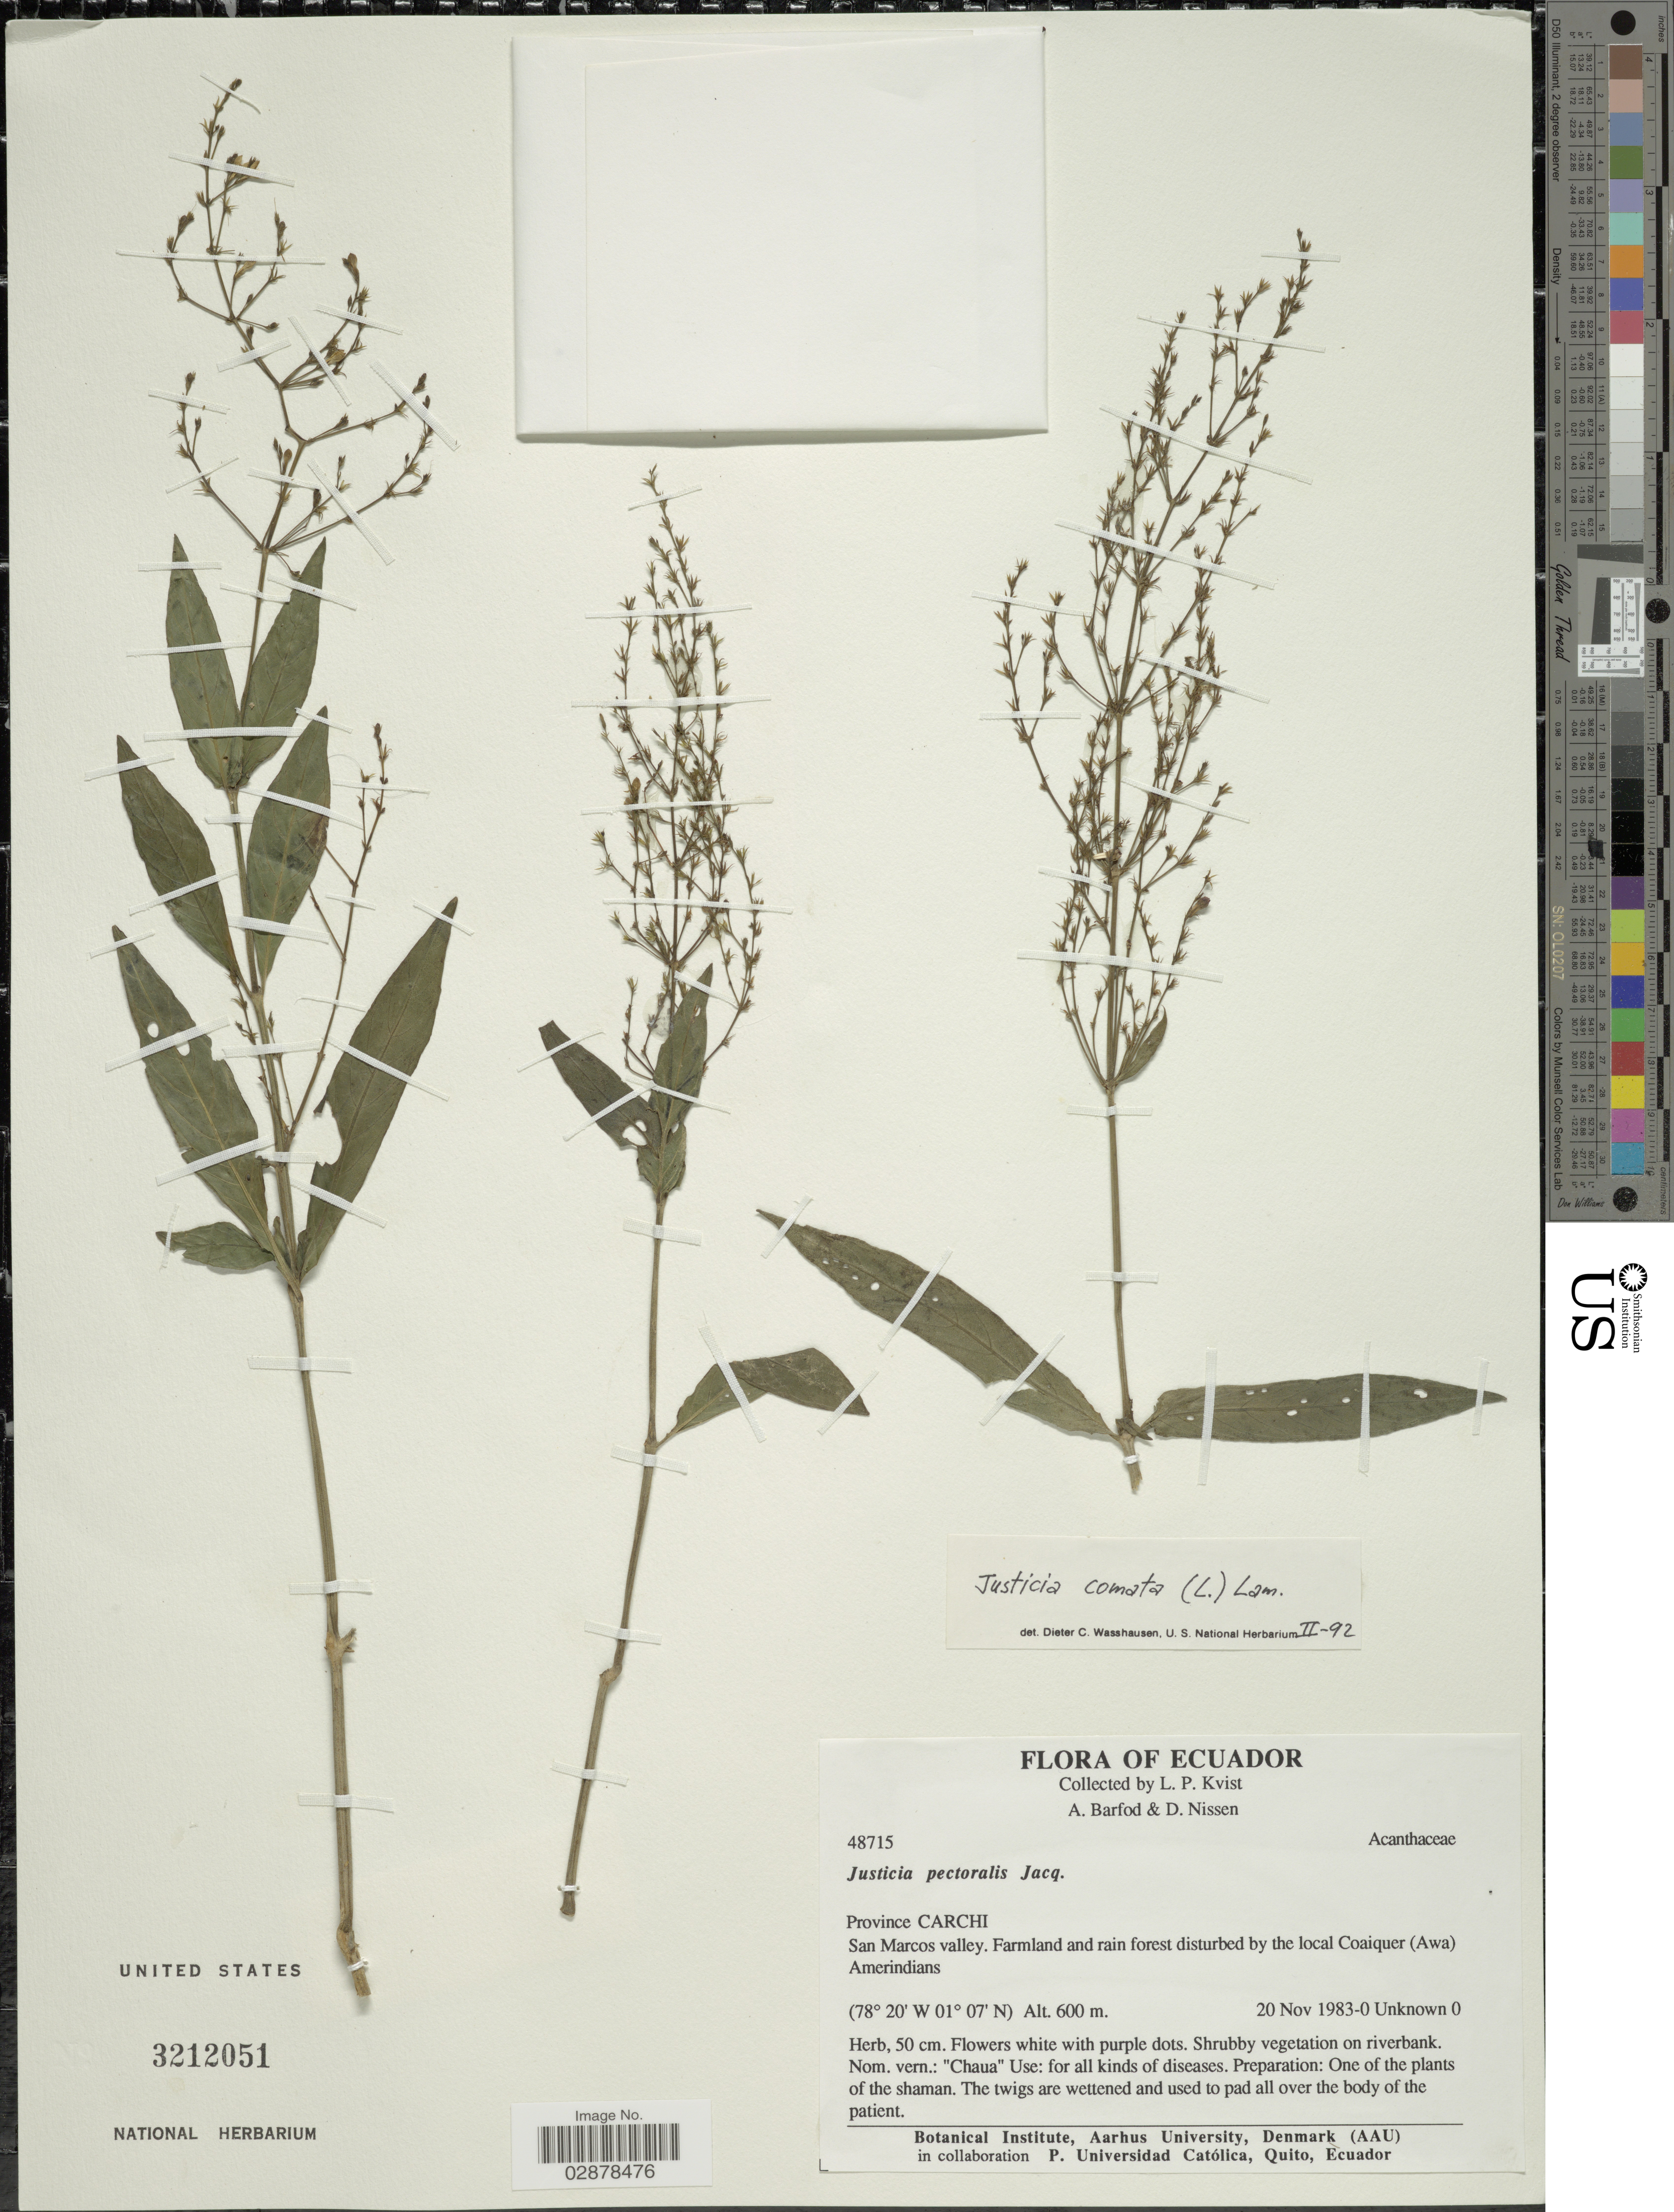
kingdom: Plantae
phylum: Tracheophyta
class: Magnoliopsida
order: Lamiales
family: Acanthaceae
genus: Justicia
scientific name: Justicia comata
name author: (L.) Lam.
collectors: L. P. Kvist, A. Barfod & D. Nissen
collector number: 48715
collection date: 1983-11-20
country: Ecuador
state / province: Carchi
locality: San Marcos valley. Farmland and rain forest disturbed by the local Coaiquer (Awa) Amerindians.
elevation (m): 600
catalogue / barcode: US 3212051